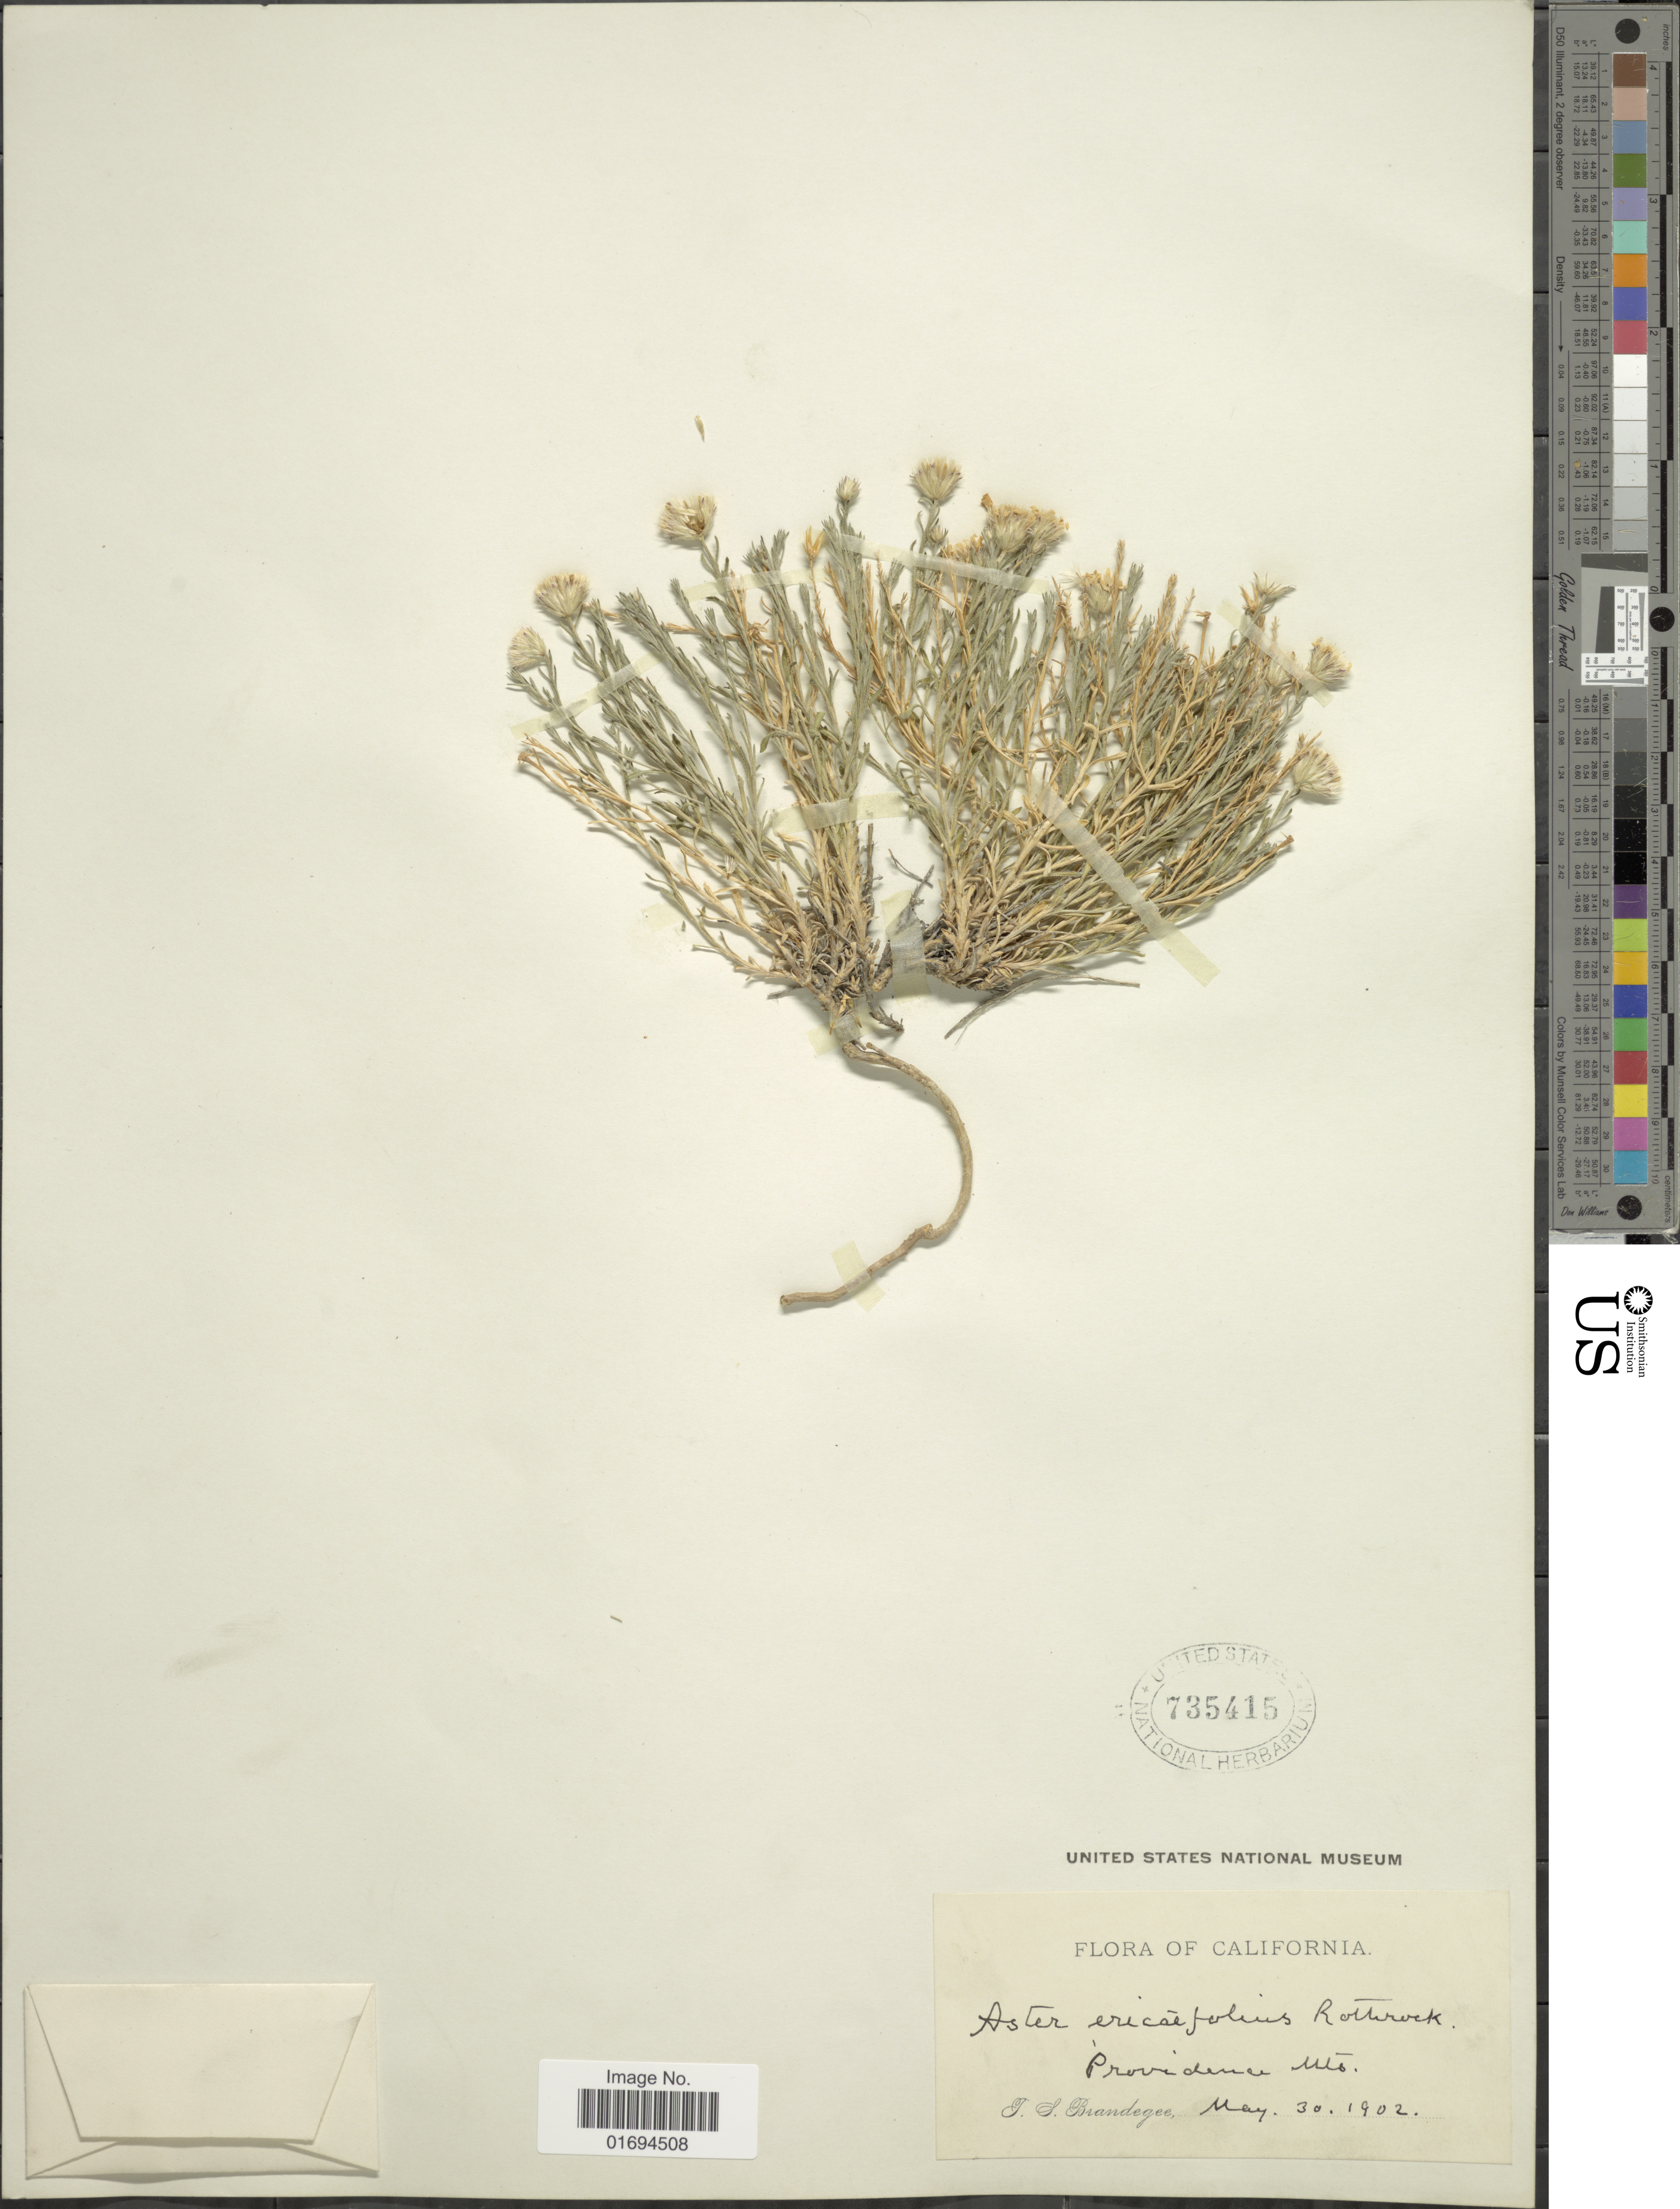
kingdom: Plantae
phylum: Tracheophyta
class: Magnoliopsida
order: Asterales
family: Asteraceae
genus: Chaetopappa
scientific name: Chaetopappa ericoides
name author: (Torr.) G.L. Nesom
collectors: J. S. Brandegee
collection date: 1901-05-30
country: United States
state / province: California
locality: Providence Mts.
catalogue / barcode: US 735415